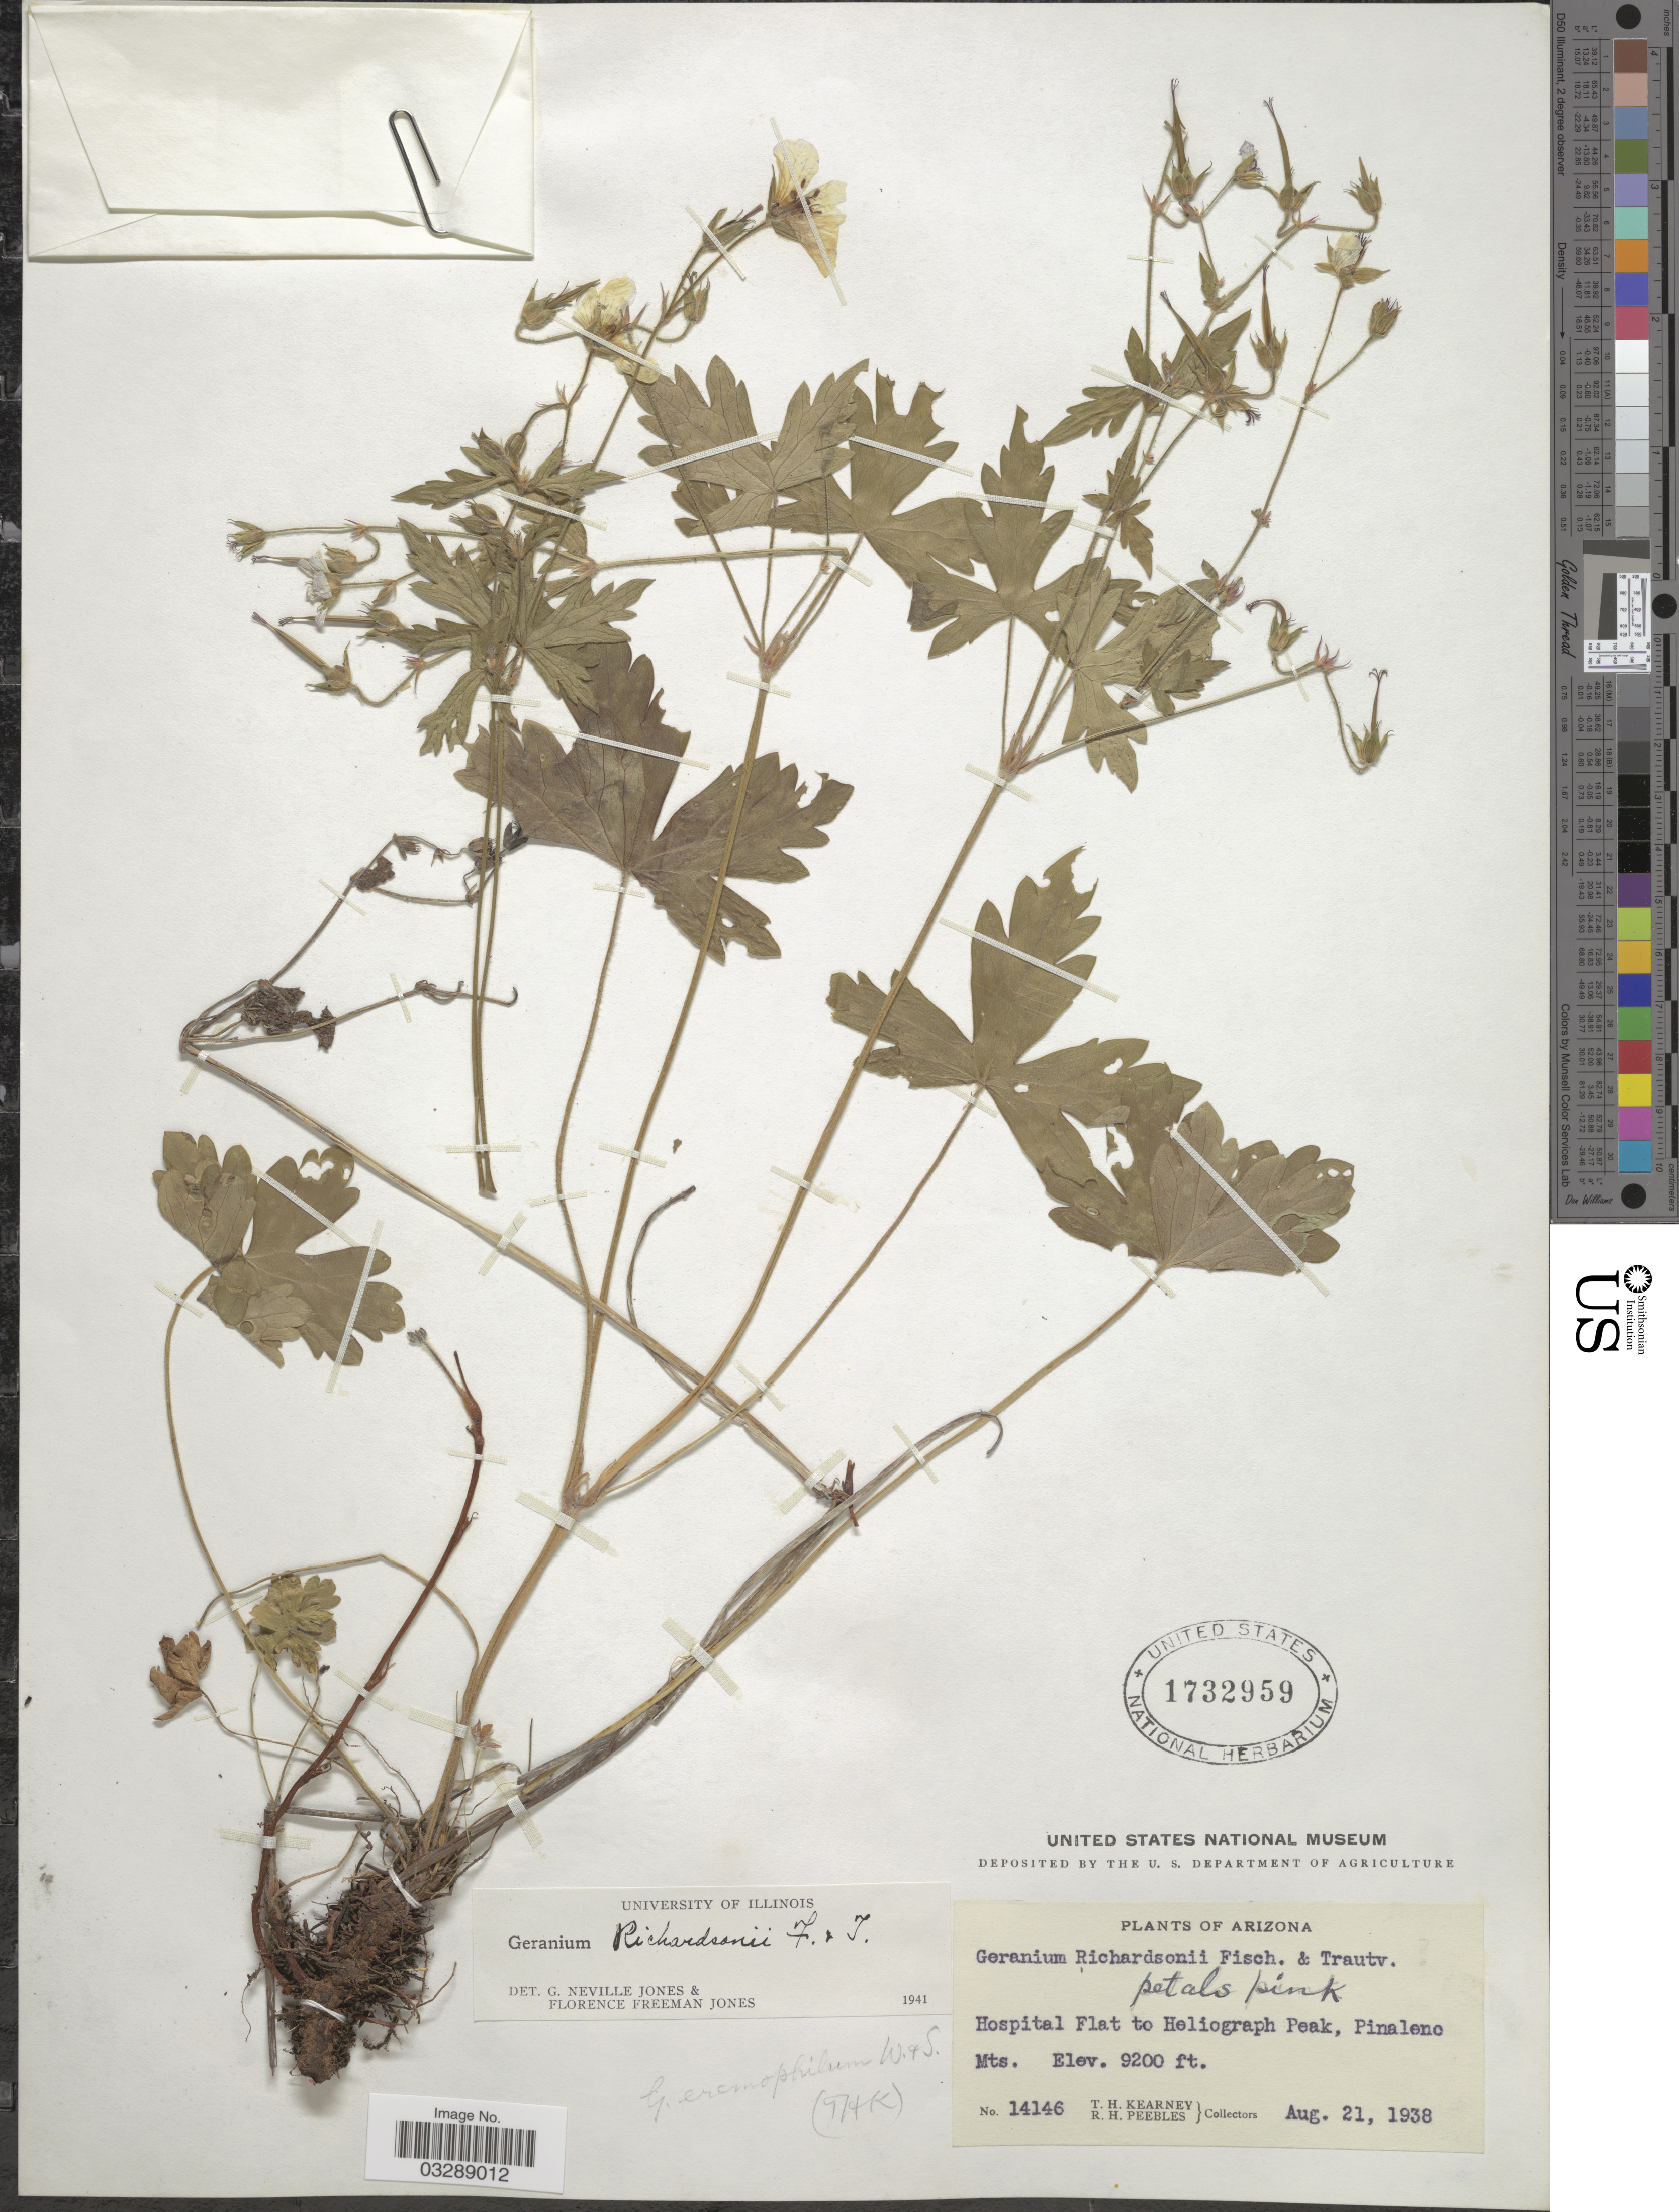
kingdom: Plantae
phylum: Tracheophyta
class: Magnoliopsida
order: Geraniales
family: Geraniaceae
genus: Geranium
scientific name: Geranium richardsonii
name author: Fisch. & Trautv.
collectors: T. H. Kearney & R. H. Peebles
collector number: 14146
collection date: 1938-08-21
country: United States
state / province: Arizona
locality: Hospital Flat to Heliograph Peak, Pinaleno Mts.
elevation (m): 2804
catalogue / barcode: US 1732959